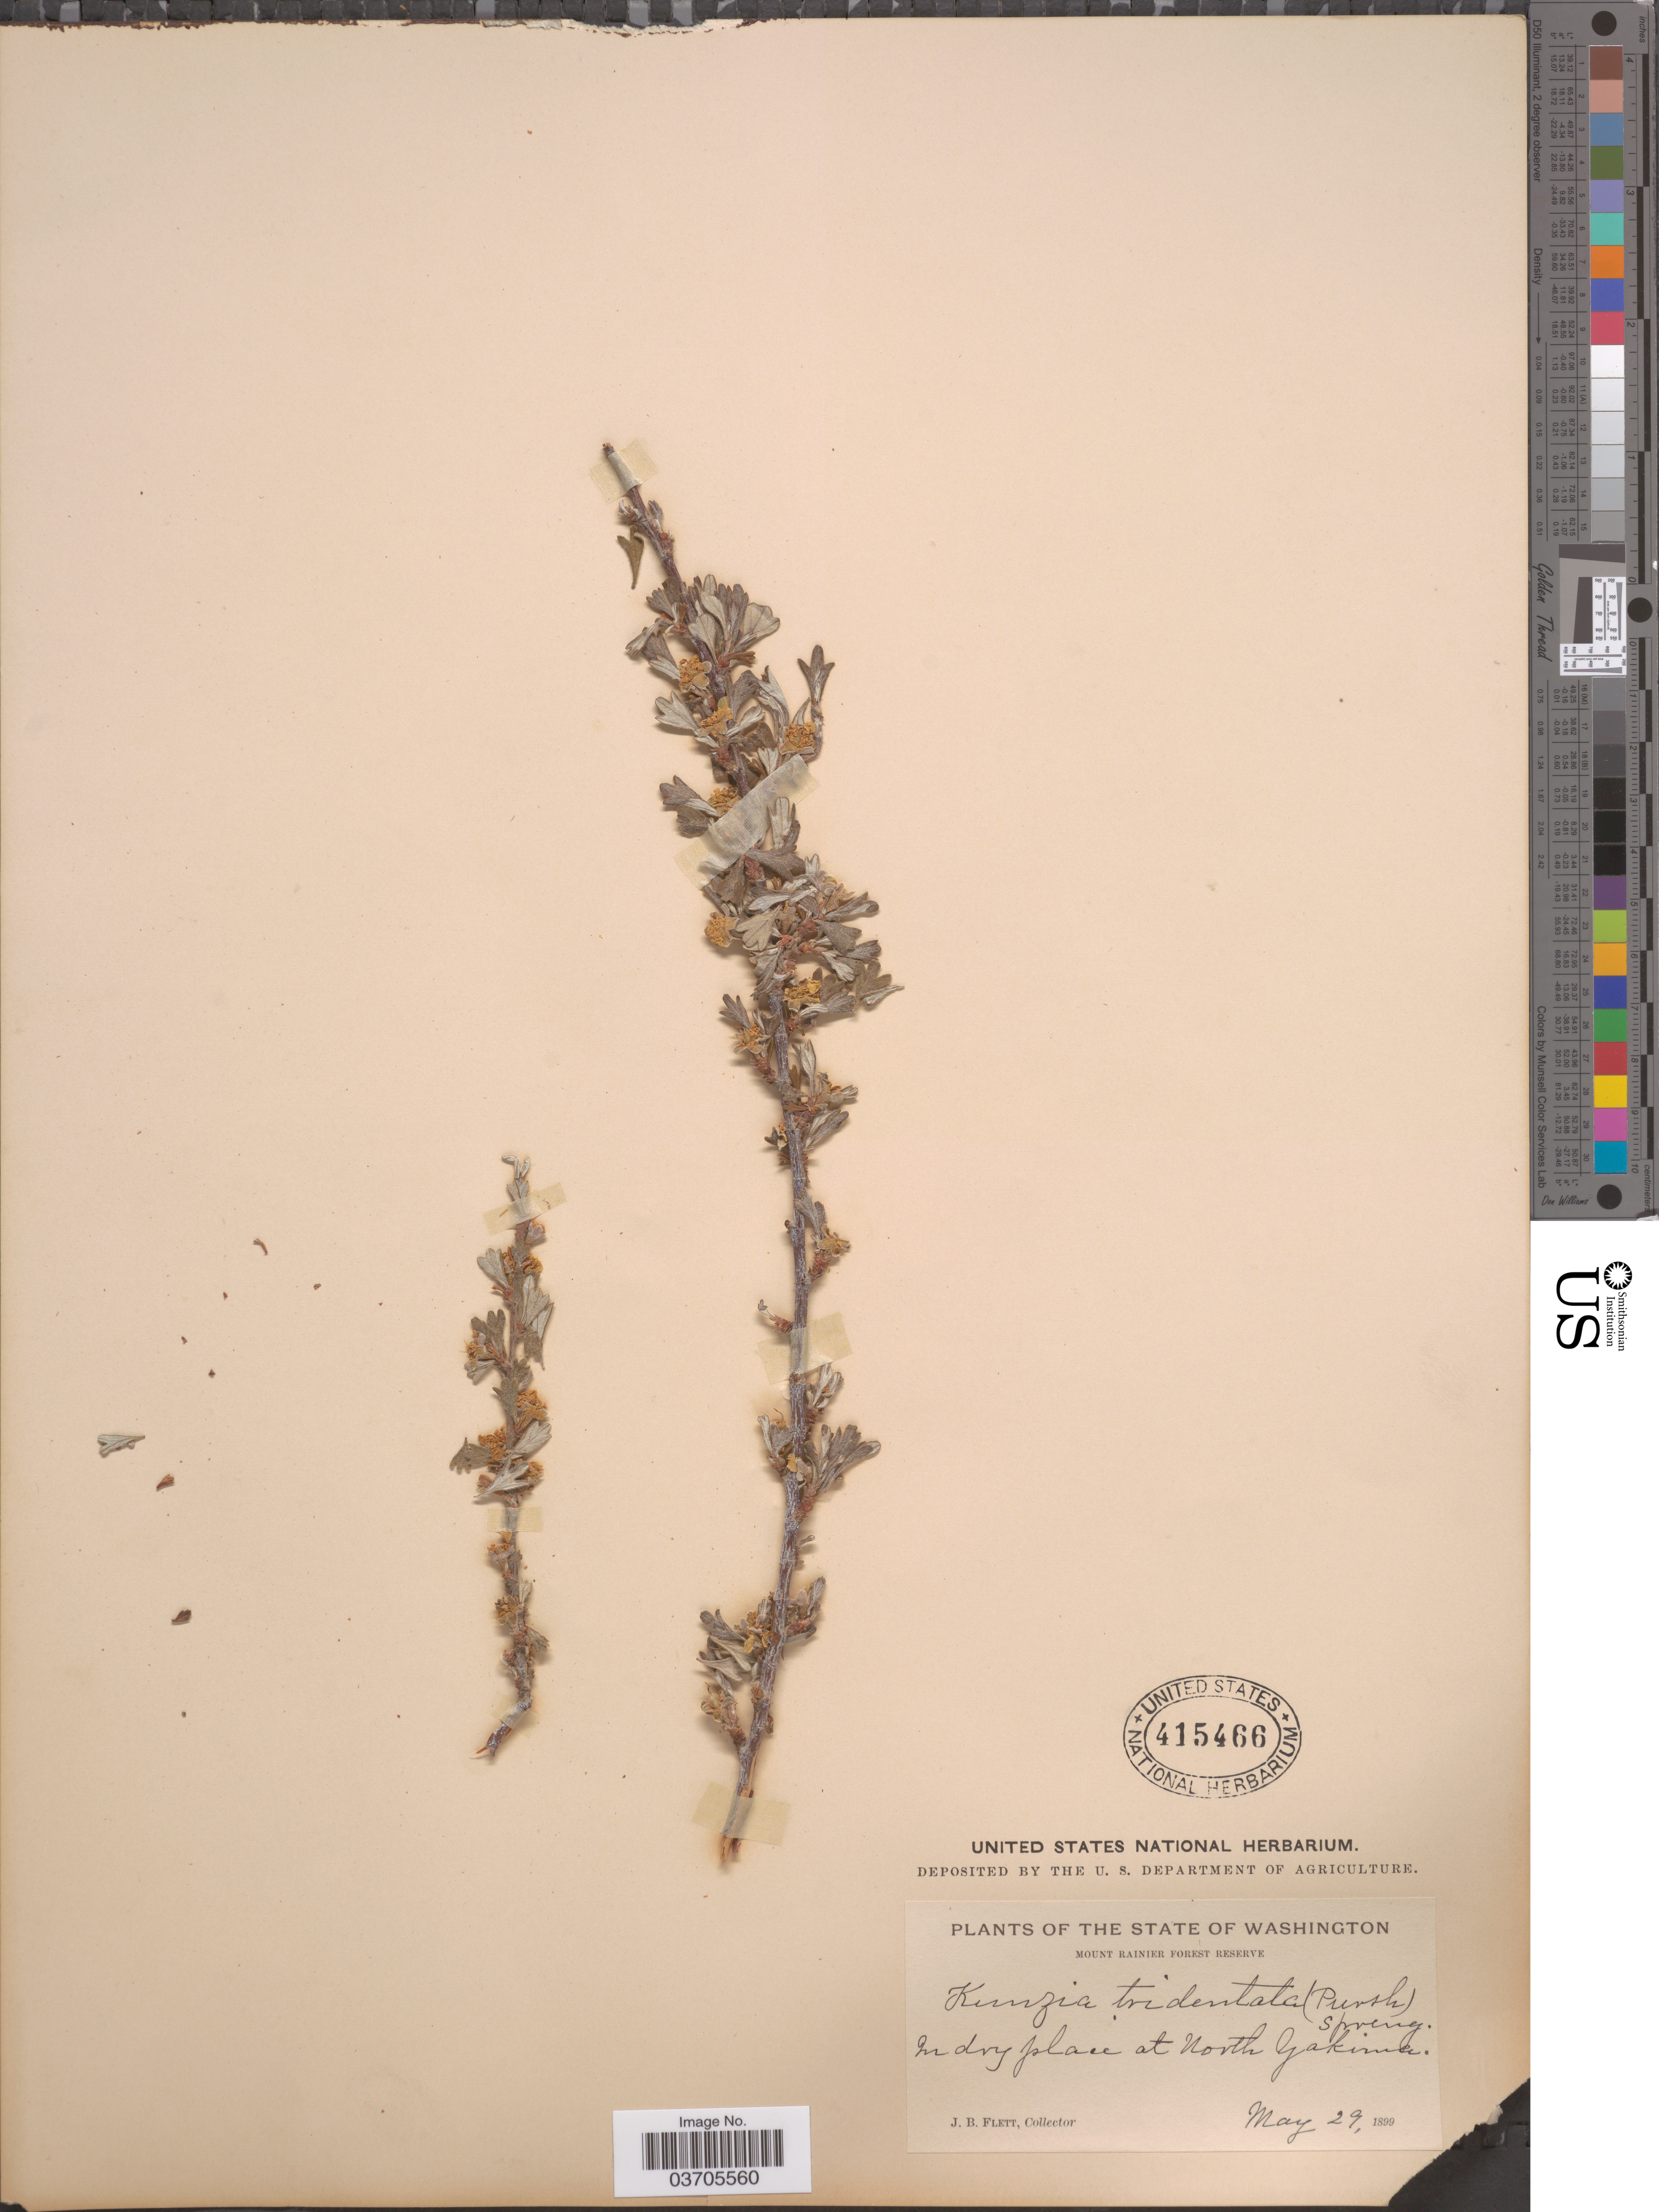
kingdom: Plantae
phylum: Tracheophyta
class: Magnoliopsida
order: Rosales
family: Rosaceae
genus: Purshia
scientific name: Purshia tridentata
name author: (Pursh) DC.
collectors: J. Flett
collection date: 1899-05-29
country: United States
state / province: Washington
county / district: Yakima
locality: Mount Rainier Forest Reserve. At North Yakima.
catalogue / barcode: US 415466